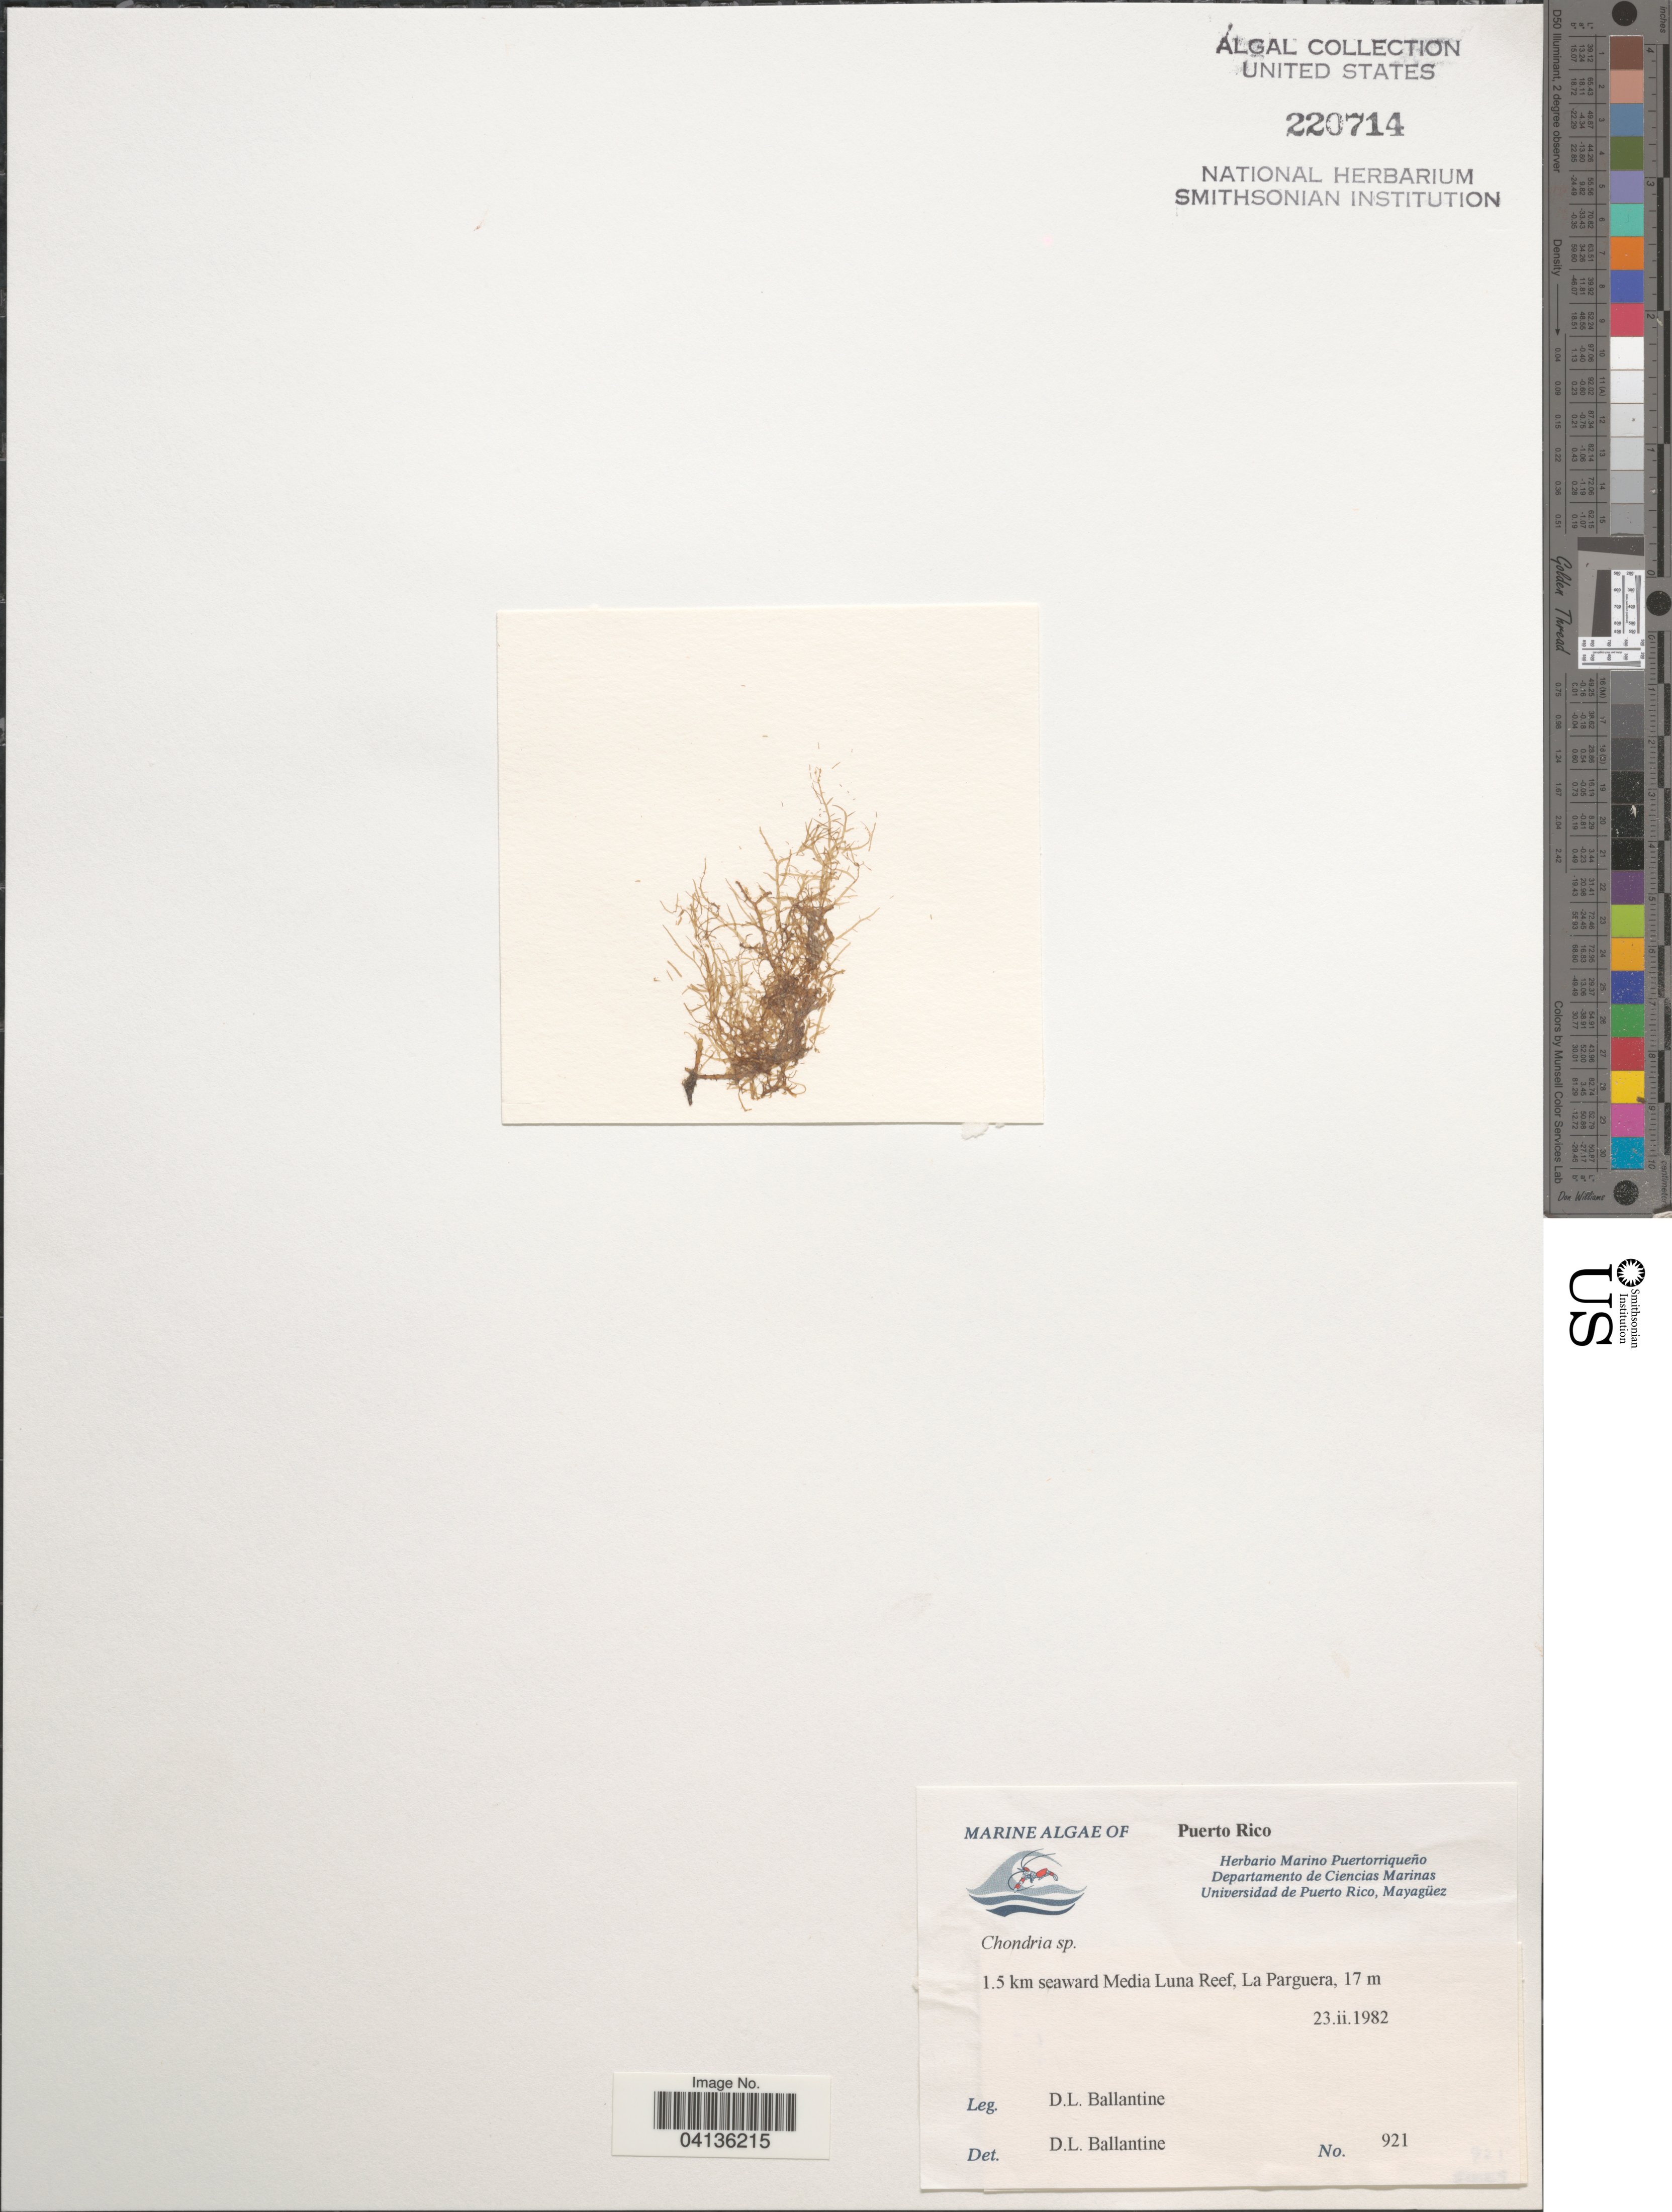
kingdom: Plantae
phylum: Rhodophyta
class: Florideophyceae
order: Ceramiales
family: Rhodomelaceae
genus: Chondria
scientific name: Chondria sp.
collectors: D.L. Ballantine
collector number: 921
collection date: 1982-02-23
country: Puerto Rico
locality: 1.5 km seaward Media Luna Reef, La Parguera.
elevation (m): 17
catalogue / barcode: US 220714